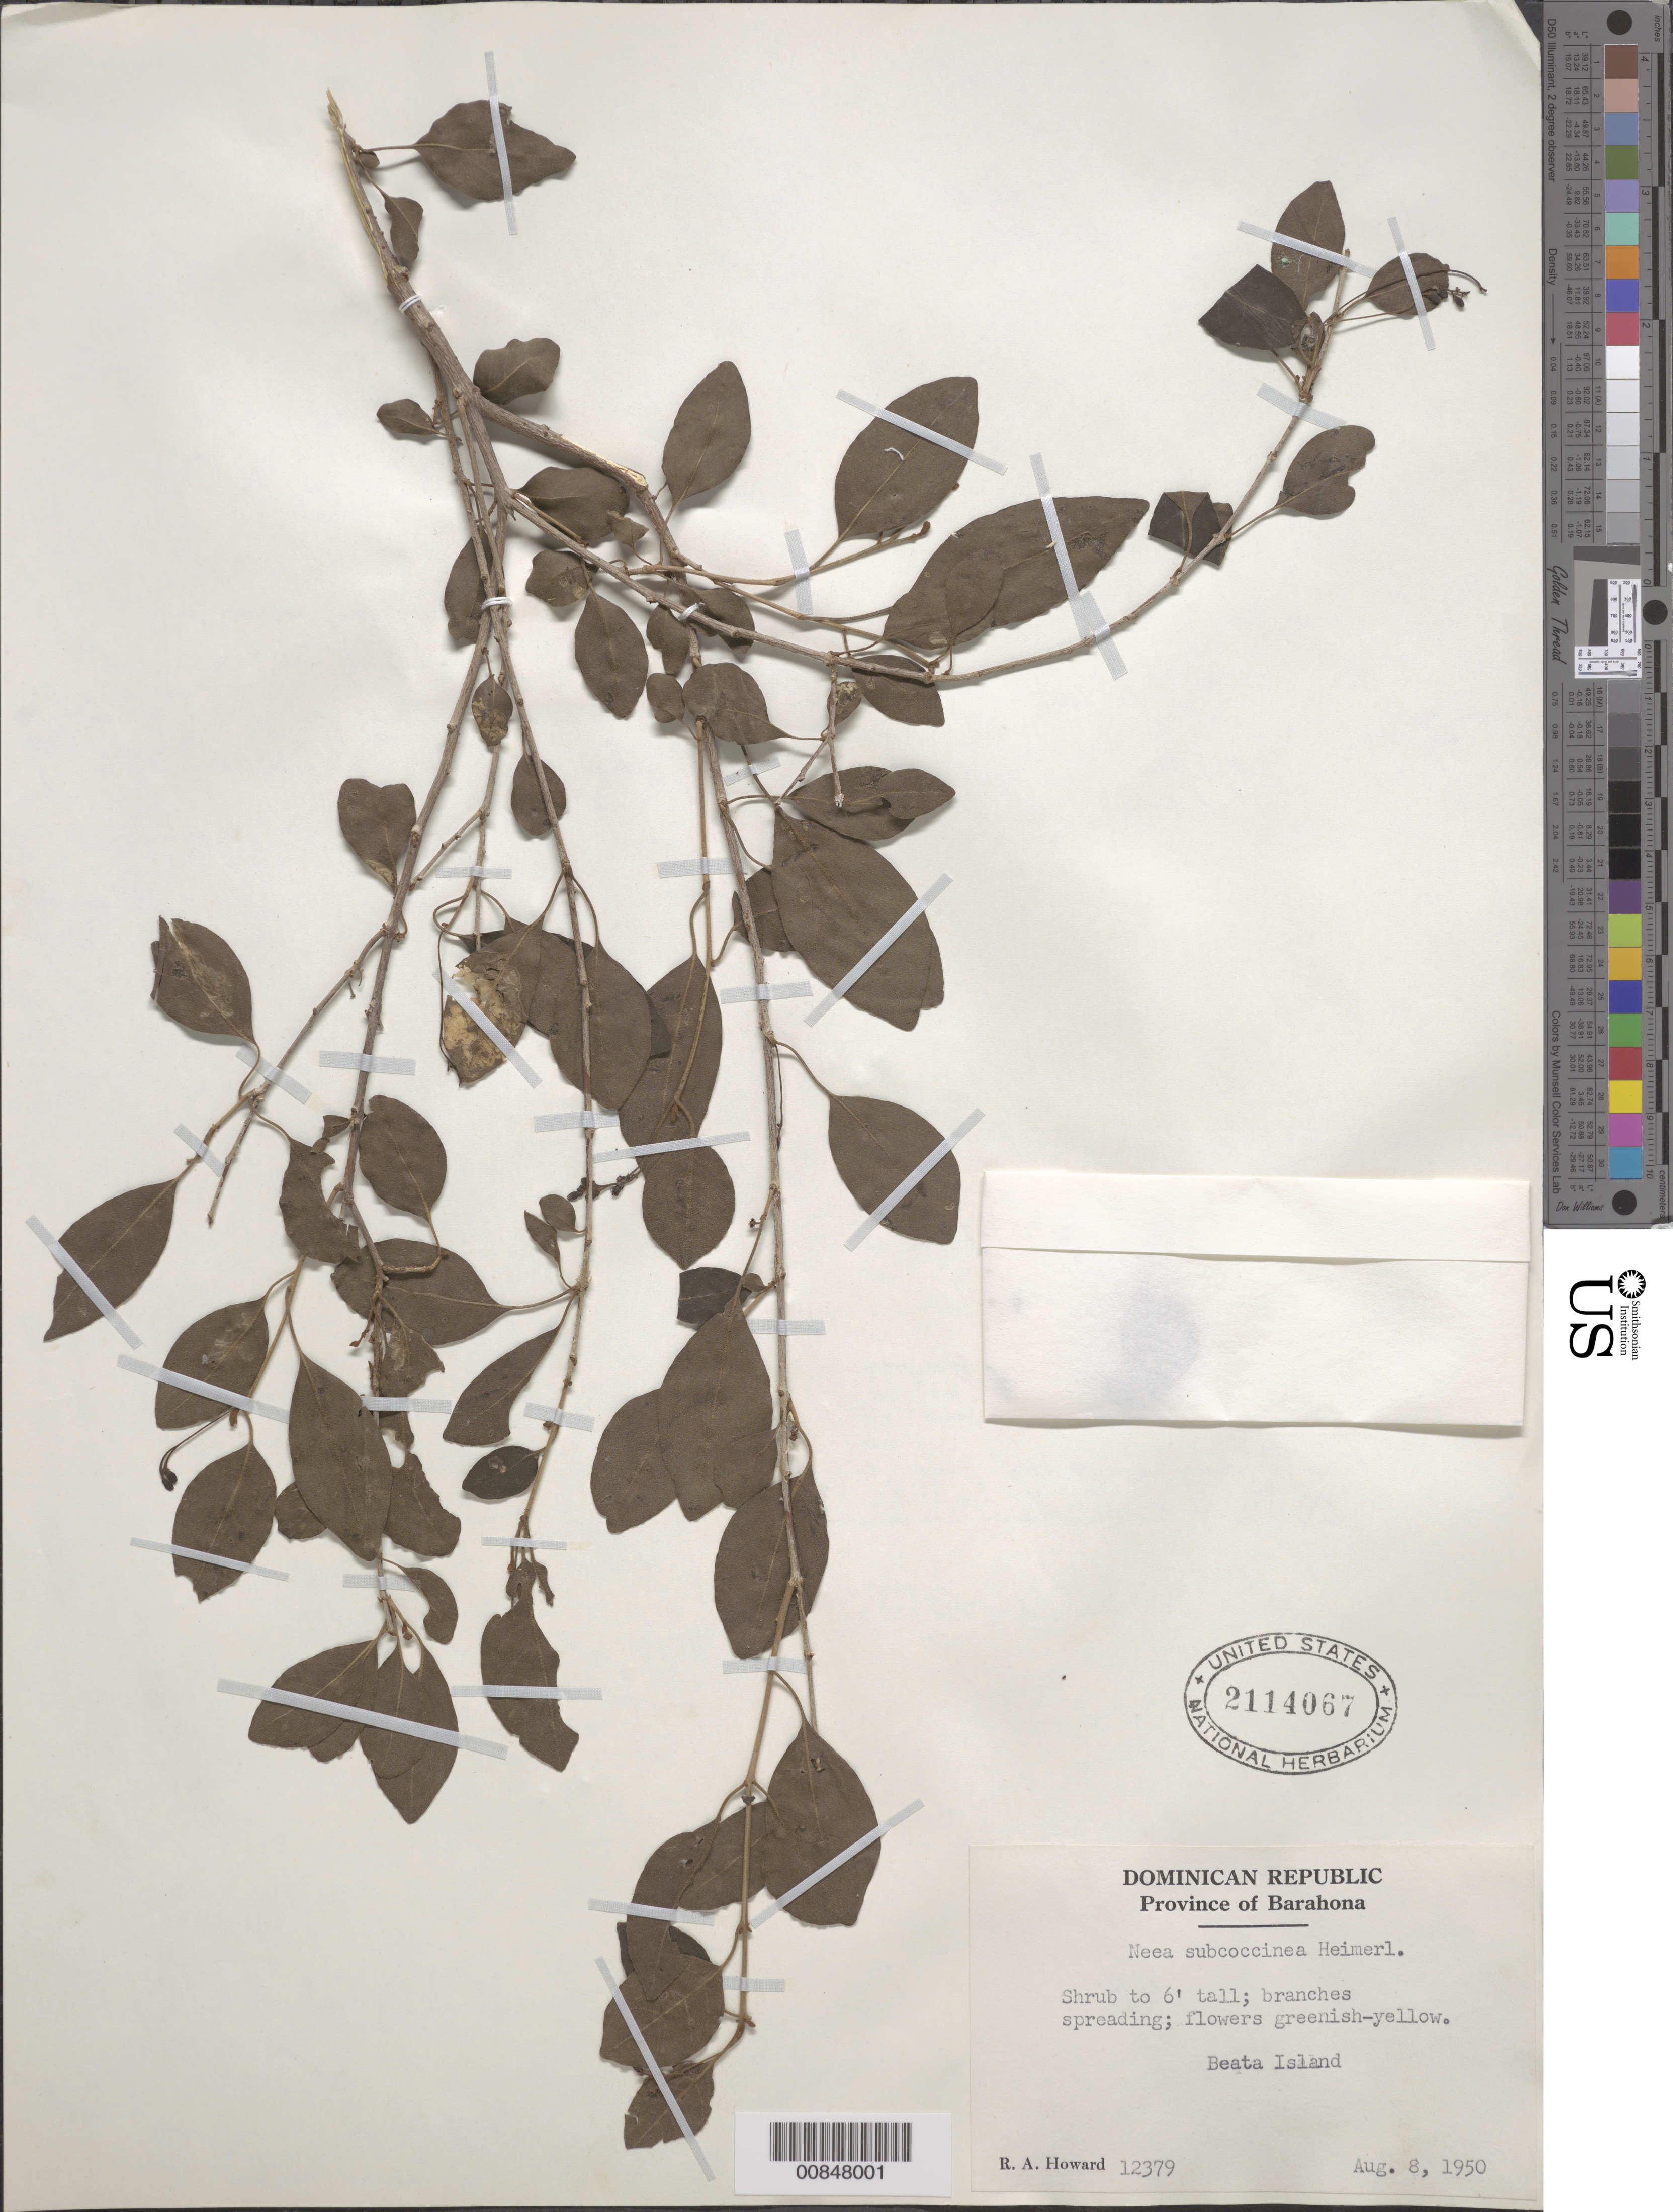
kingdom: Plantae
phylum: Tracheophyta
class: Magnoliopsida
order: Caryophyllales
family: Nyctaginaceae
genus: Neea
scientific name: Neea subcoccinea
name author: Heimerl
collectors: R. A. Howard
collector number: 12379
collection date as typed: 08 Aug 1950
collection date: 1950-08-08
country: Dominican Republic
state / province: Barahona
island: Isla Beata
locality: Beata Island.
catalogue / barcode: US 2114067